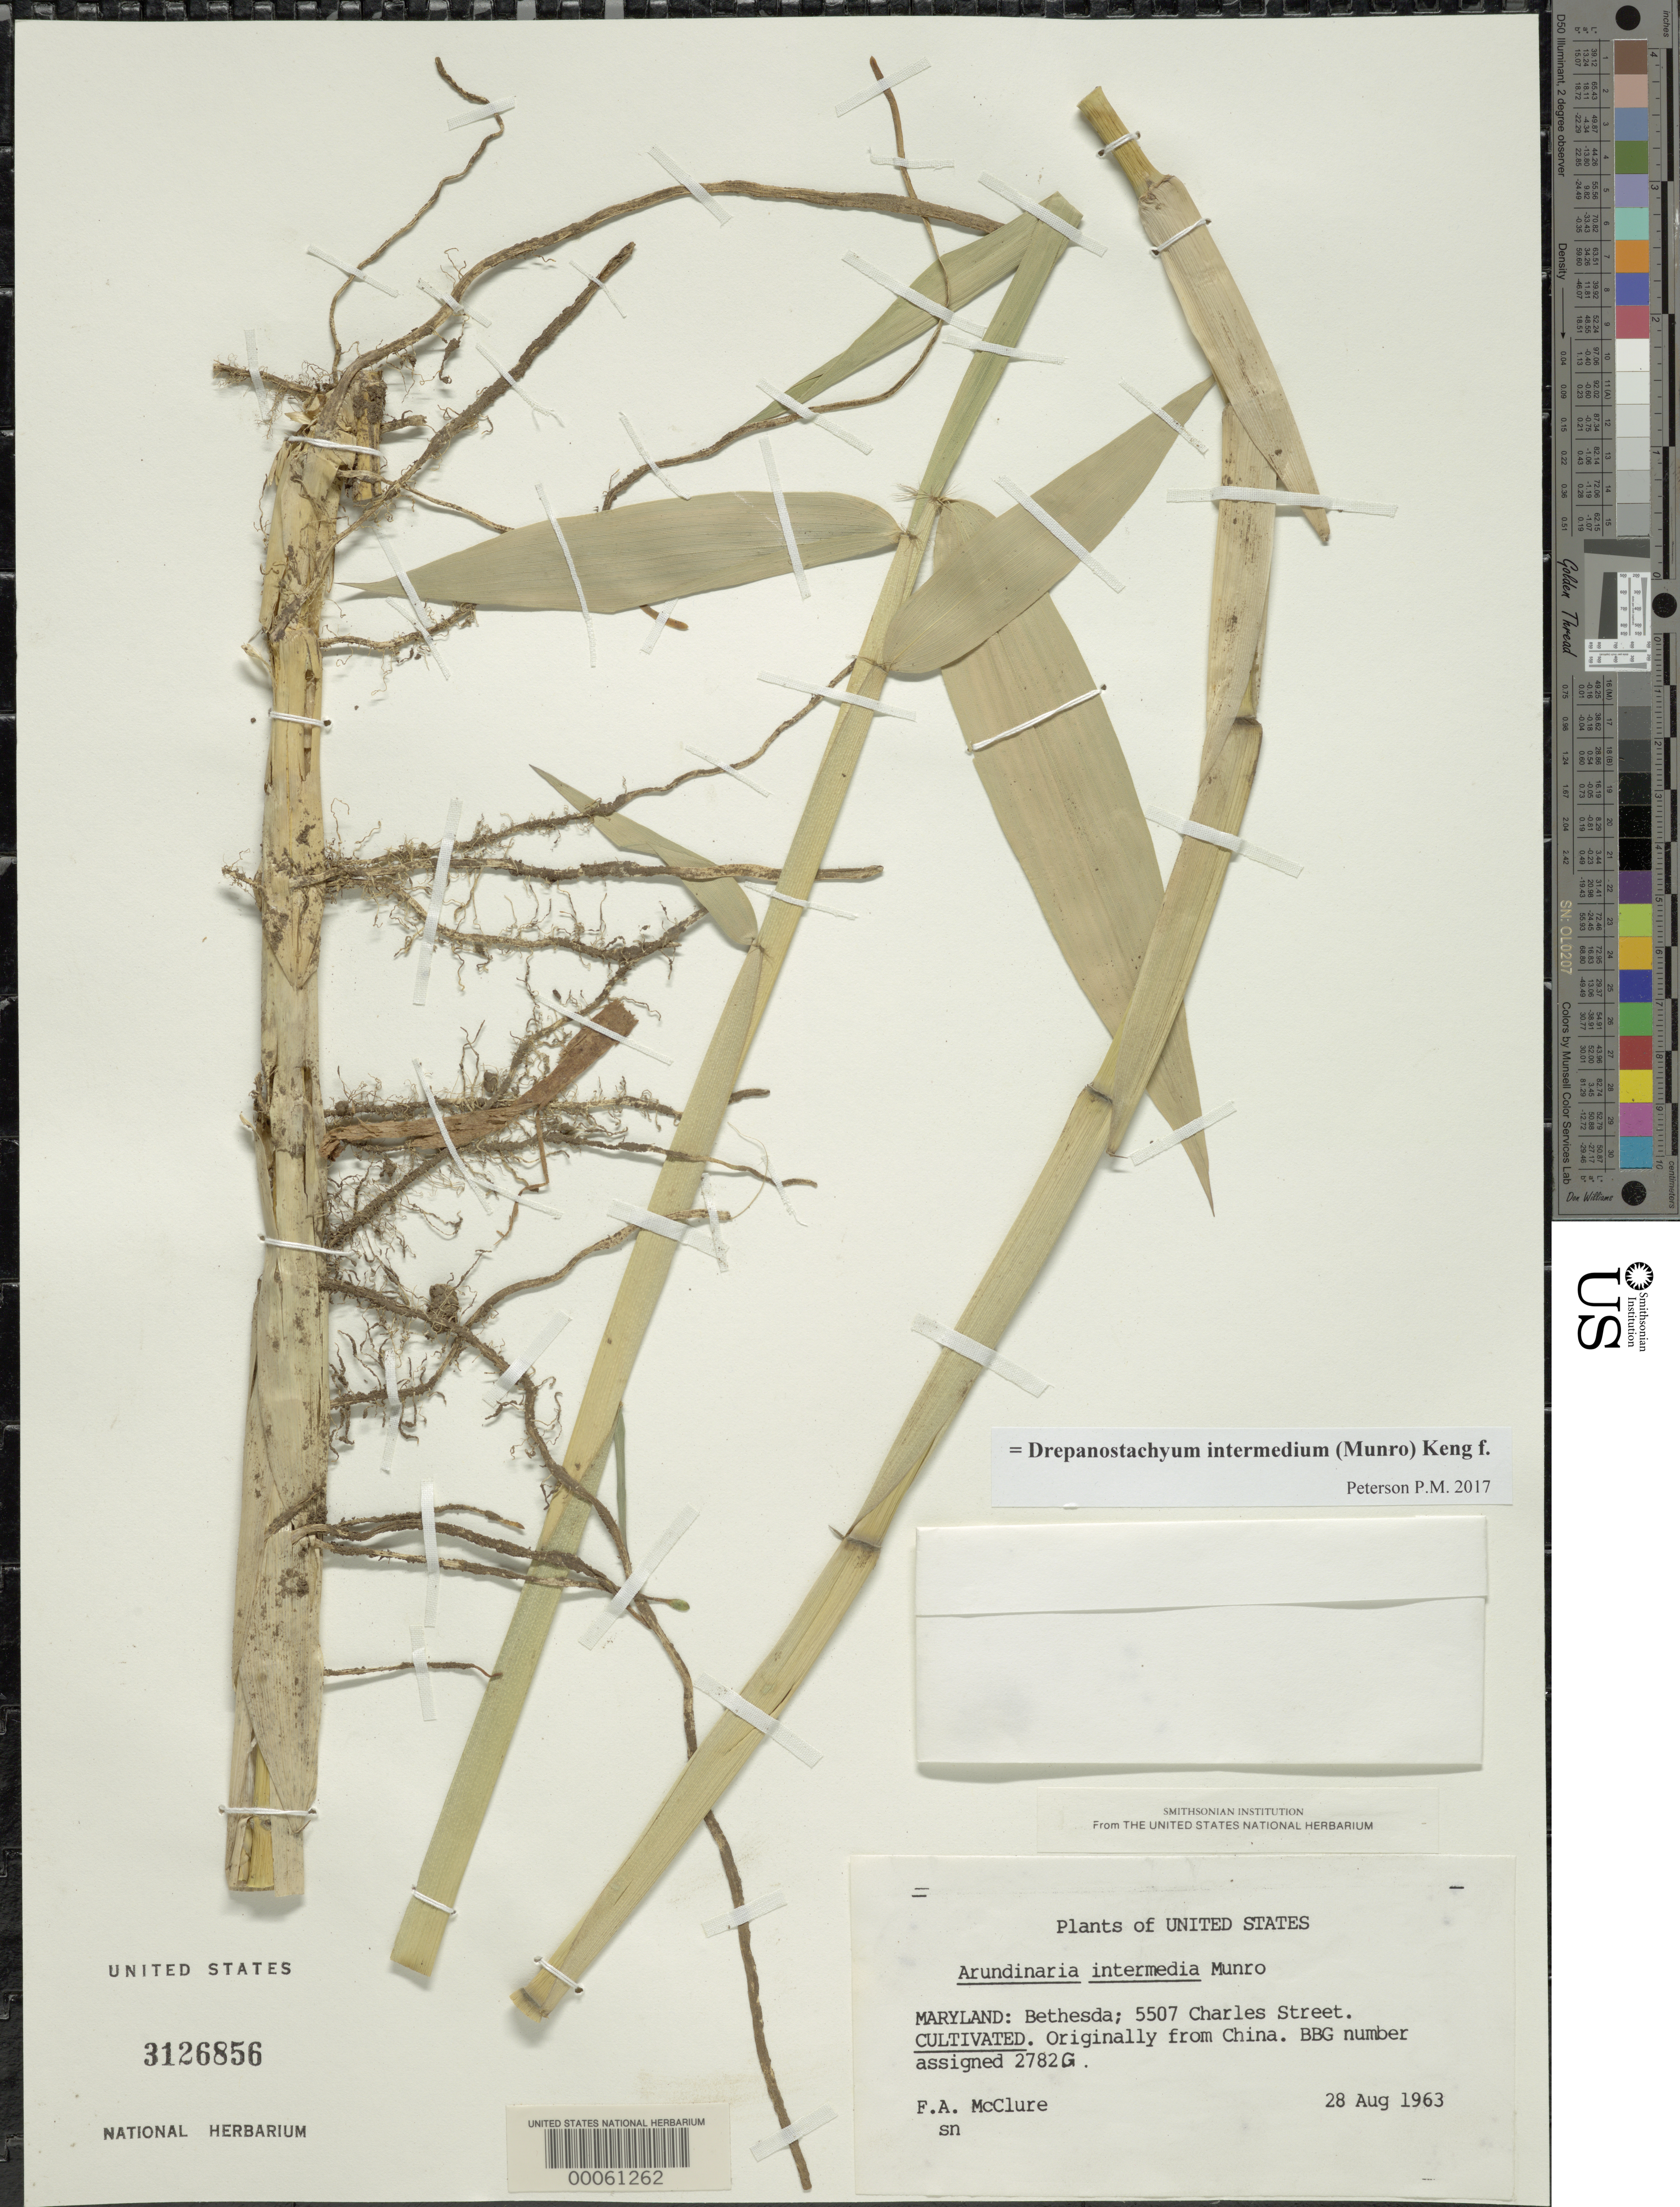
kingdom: Plantae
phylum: Tracheophyta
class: Liliopsida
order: Poales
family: Poaceae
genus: Arundinaria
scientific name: Arundinaria intermedia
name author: Munro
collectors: F. A. McClure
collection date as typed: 28 Aug 1963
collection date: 1963-08-28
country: United States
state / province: Maryland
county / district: Montgomery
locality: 5507 Charles Street, Bethesda (McClure's garden)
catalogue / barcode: US 3126856